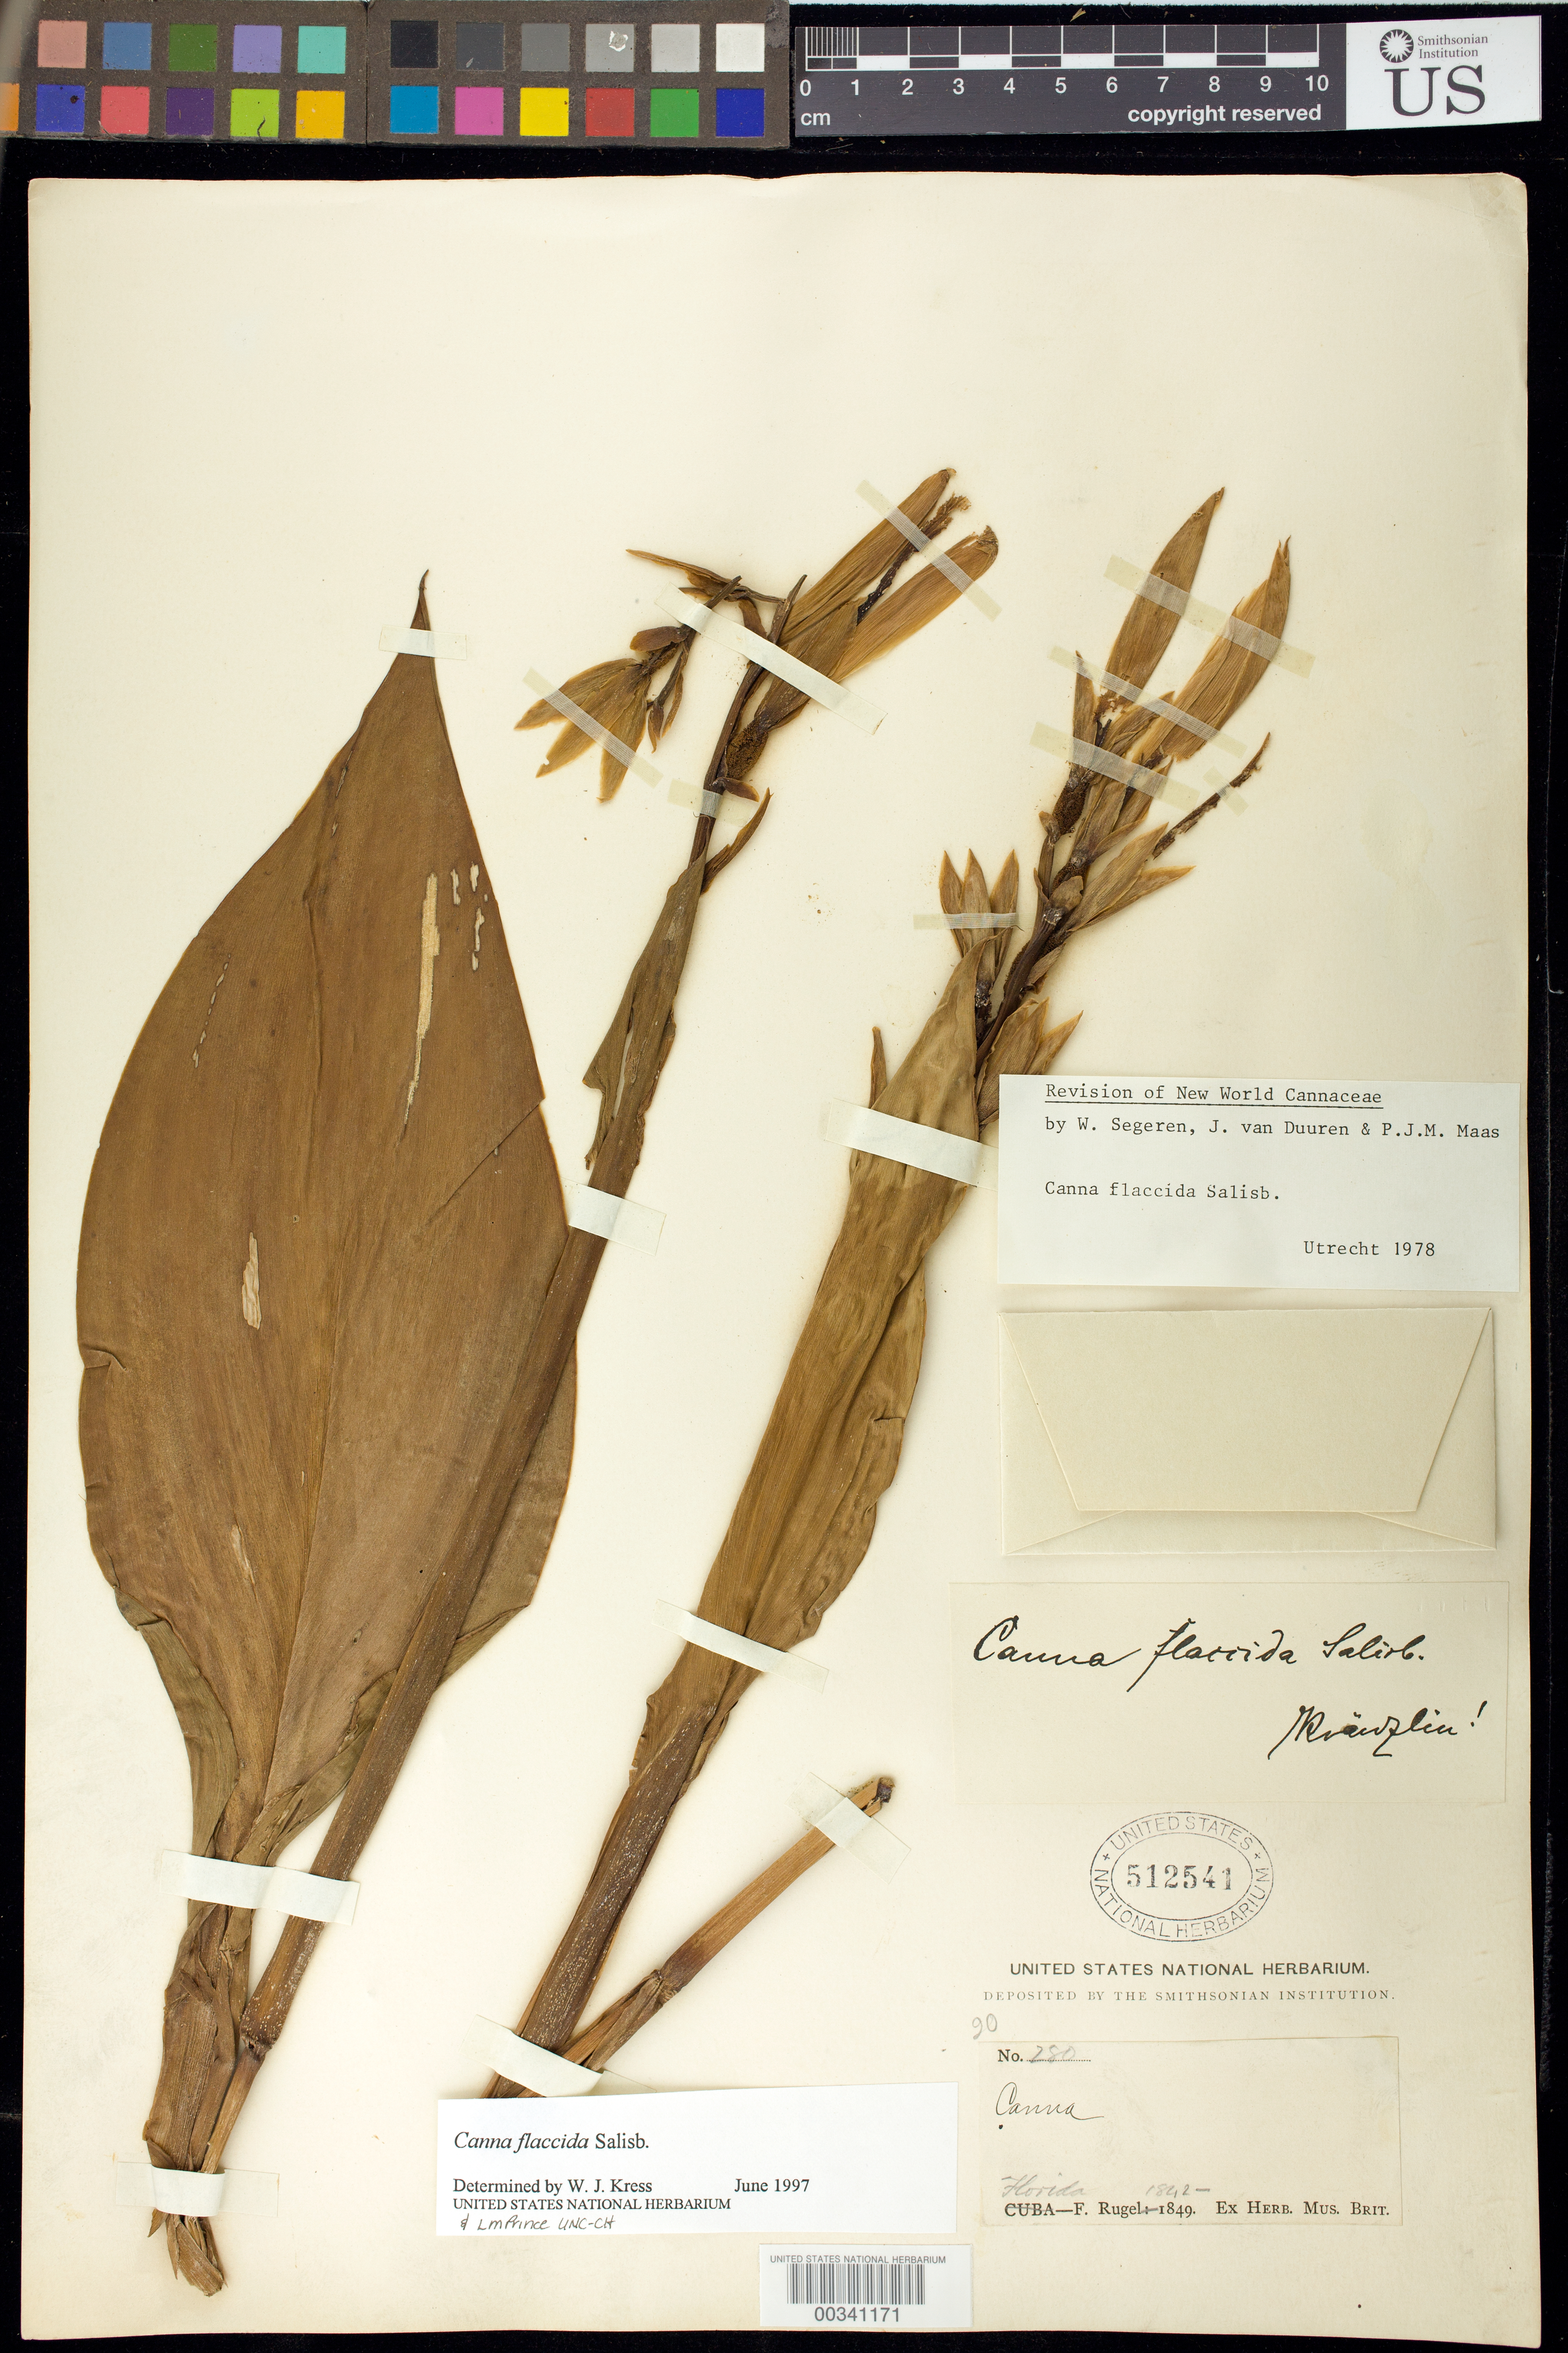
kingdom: Plantae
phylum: Tracheophyta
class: Liliopsida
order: Zingiberales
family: Cannaceae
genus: Canna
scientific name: Canna flaccida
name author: Salisb.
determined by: Segeren, W.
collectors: F. Rugel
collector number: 280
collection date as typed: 1842 to -- --- 1849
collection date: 1842/1849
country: United States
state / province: Florida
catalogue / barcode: US 512541